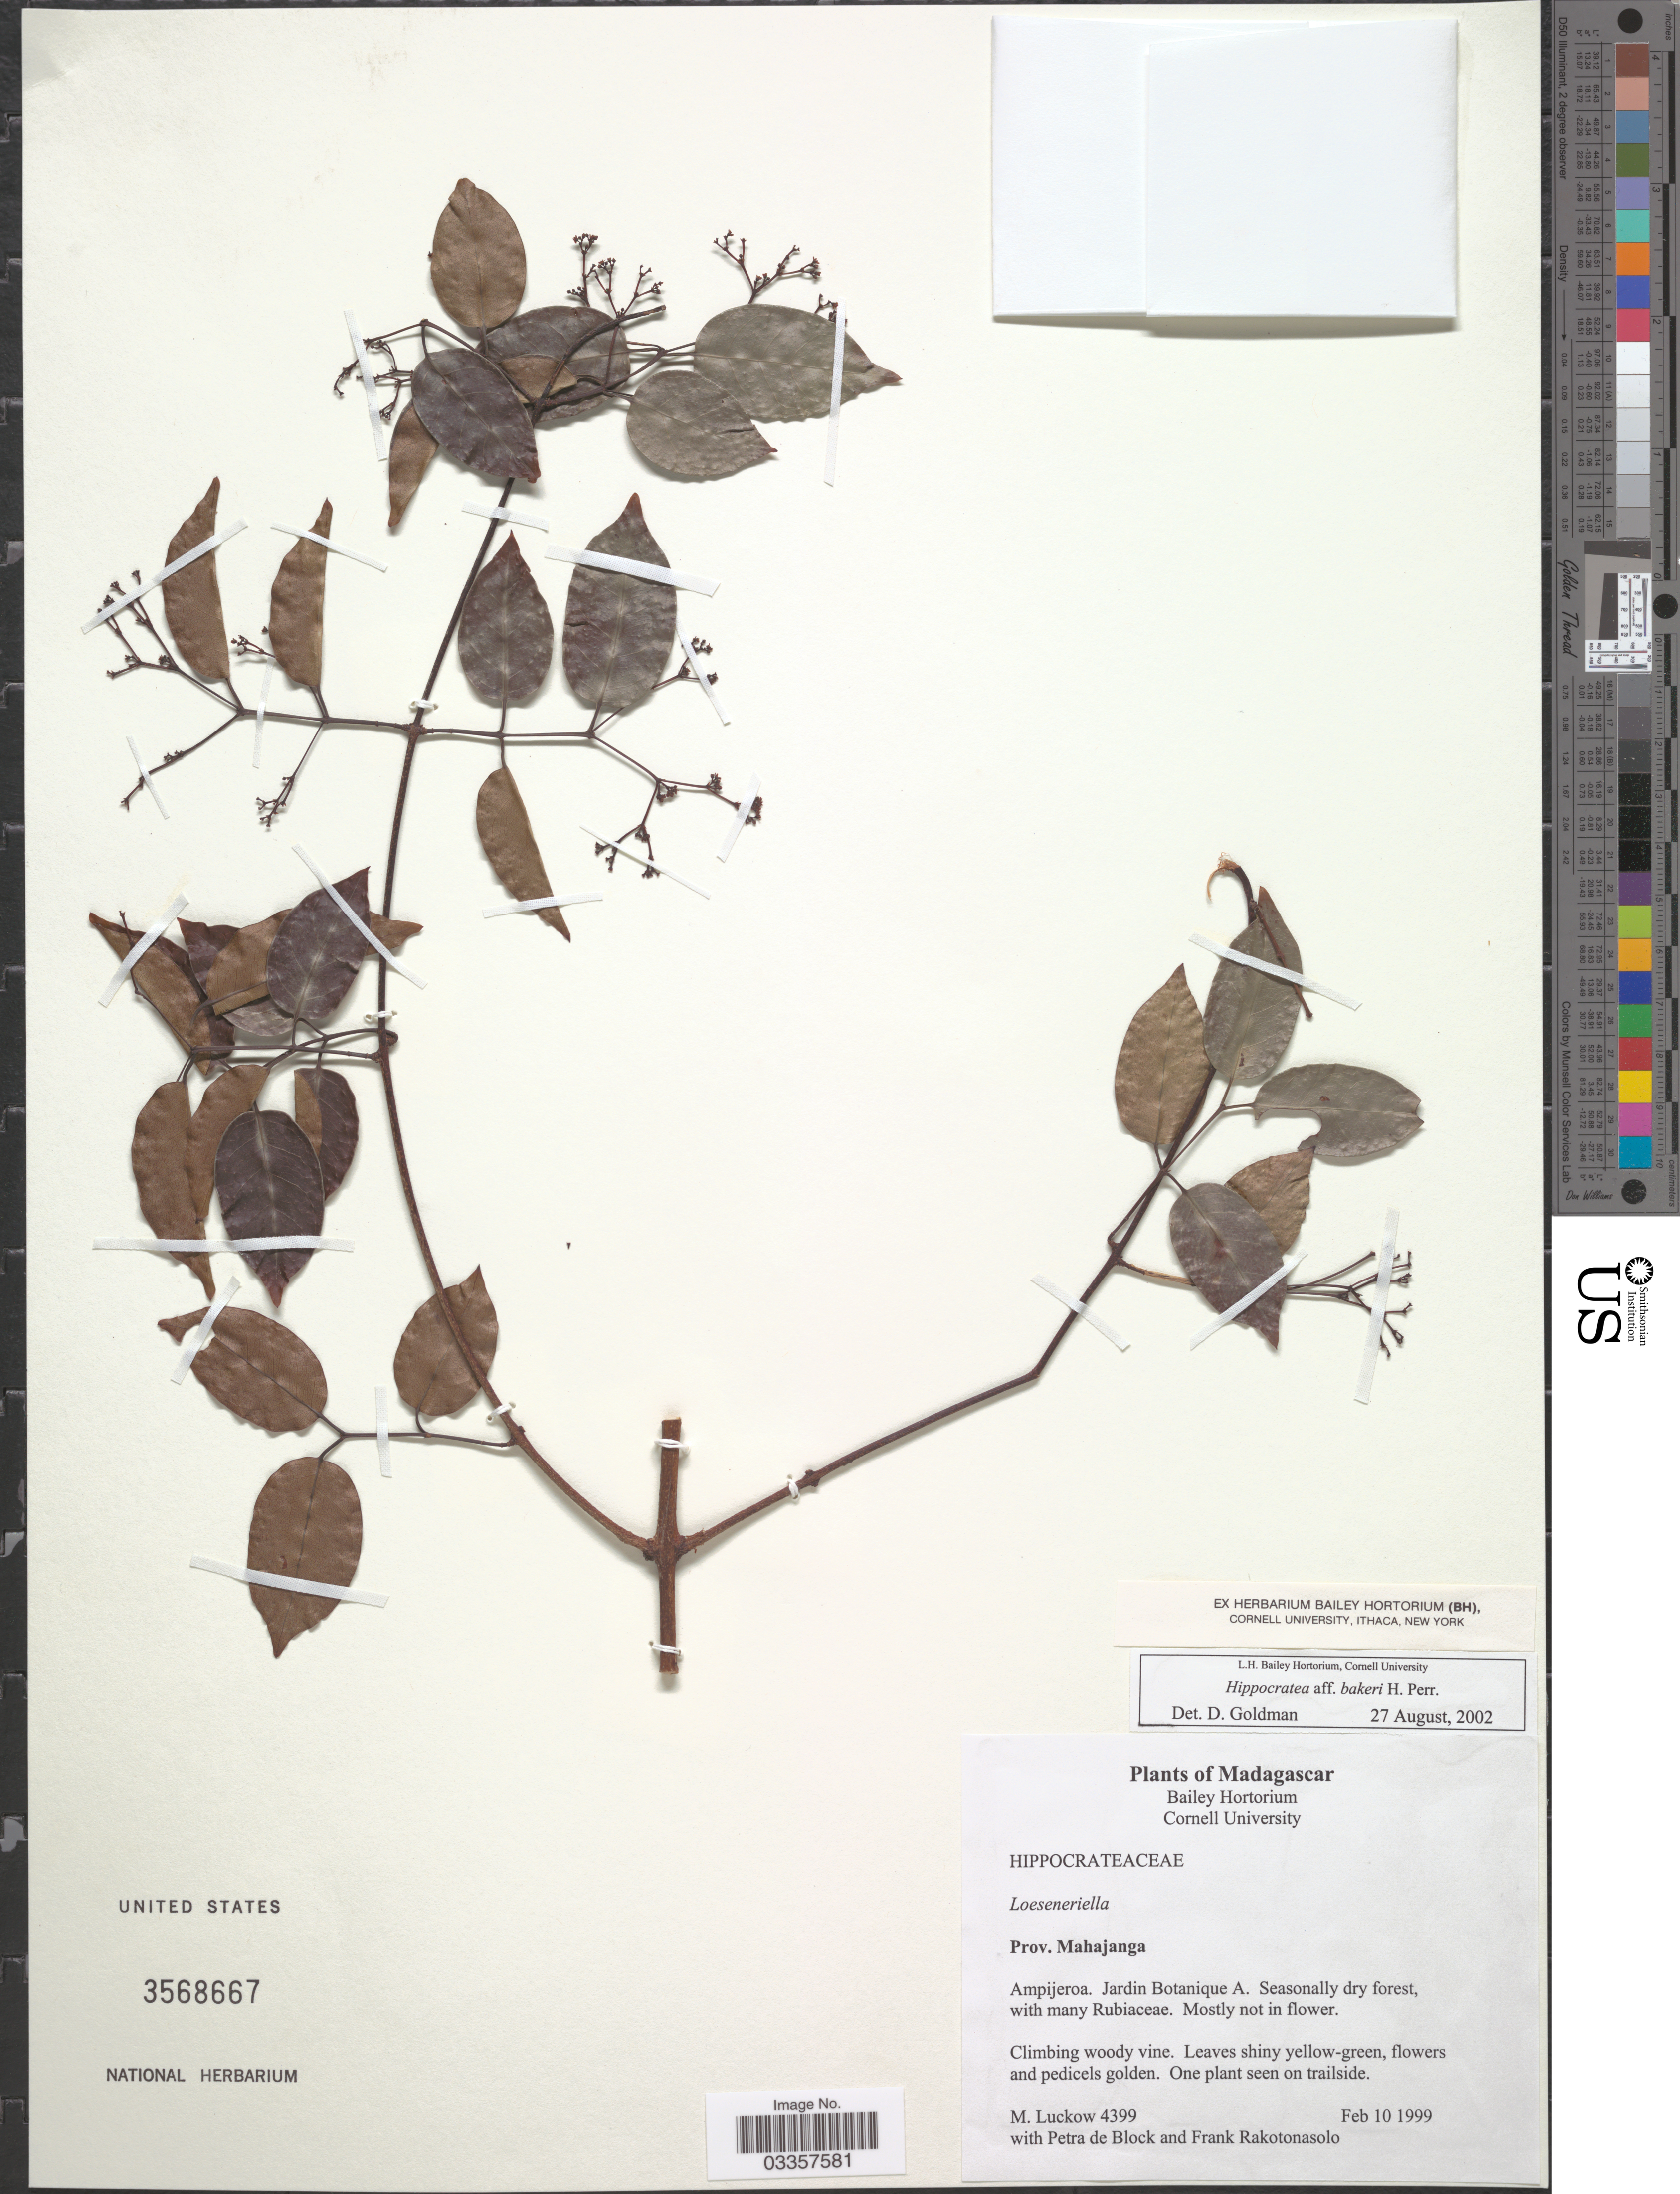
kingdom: Plantae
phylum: Tracheophyta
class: Magnoliopsida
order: Celastrales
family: Celastraceae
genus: Hippocratea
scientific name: Hippocratea bakeri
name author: H. Perrier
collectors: M. A. Luckow, P. De Block & F. Rakotonasolo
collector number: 4399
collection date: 1999-02-10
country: Madagascar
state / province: Boeny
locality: Ampijeroa. Jardin Botanique A.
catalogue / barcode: US 3568667